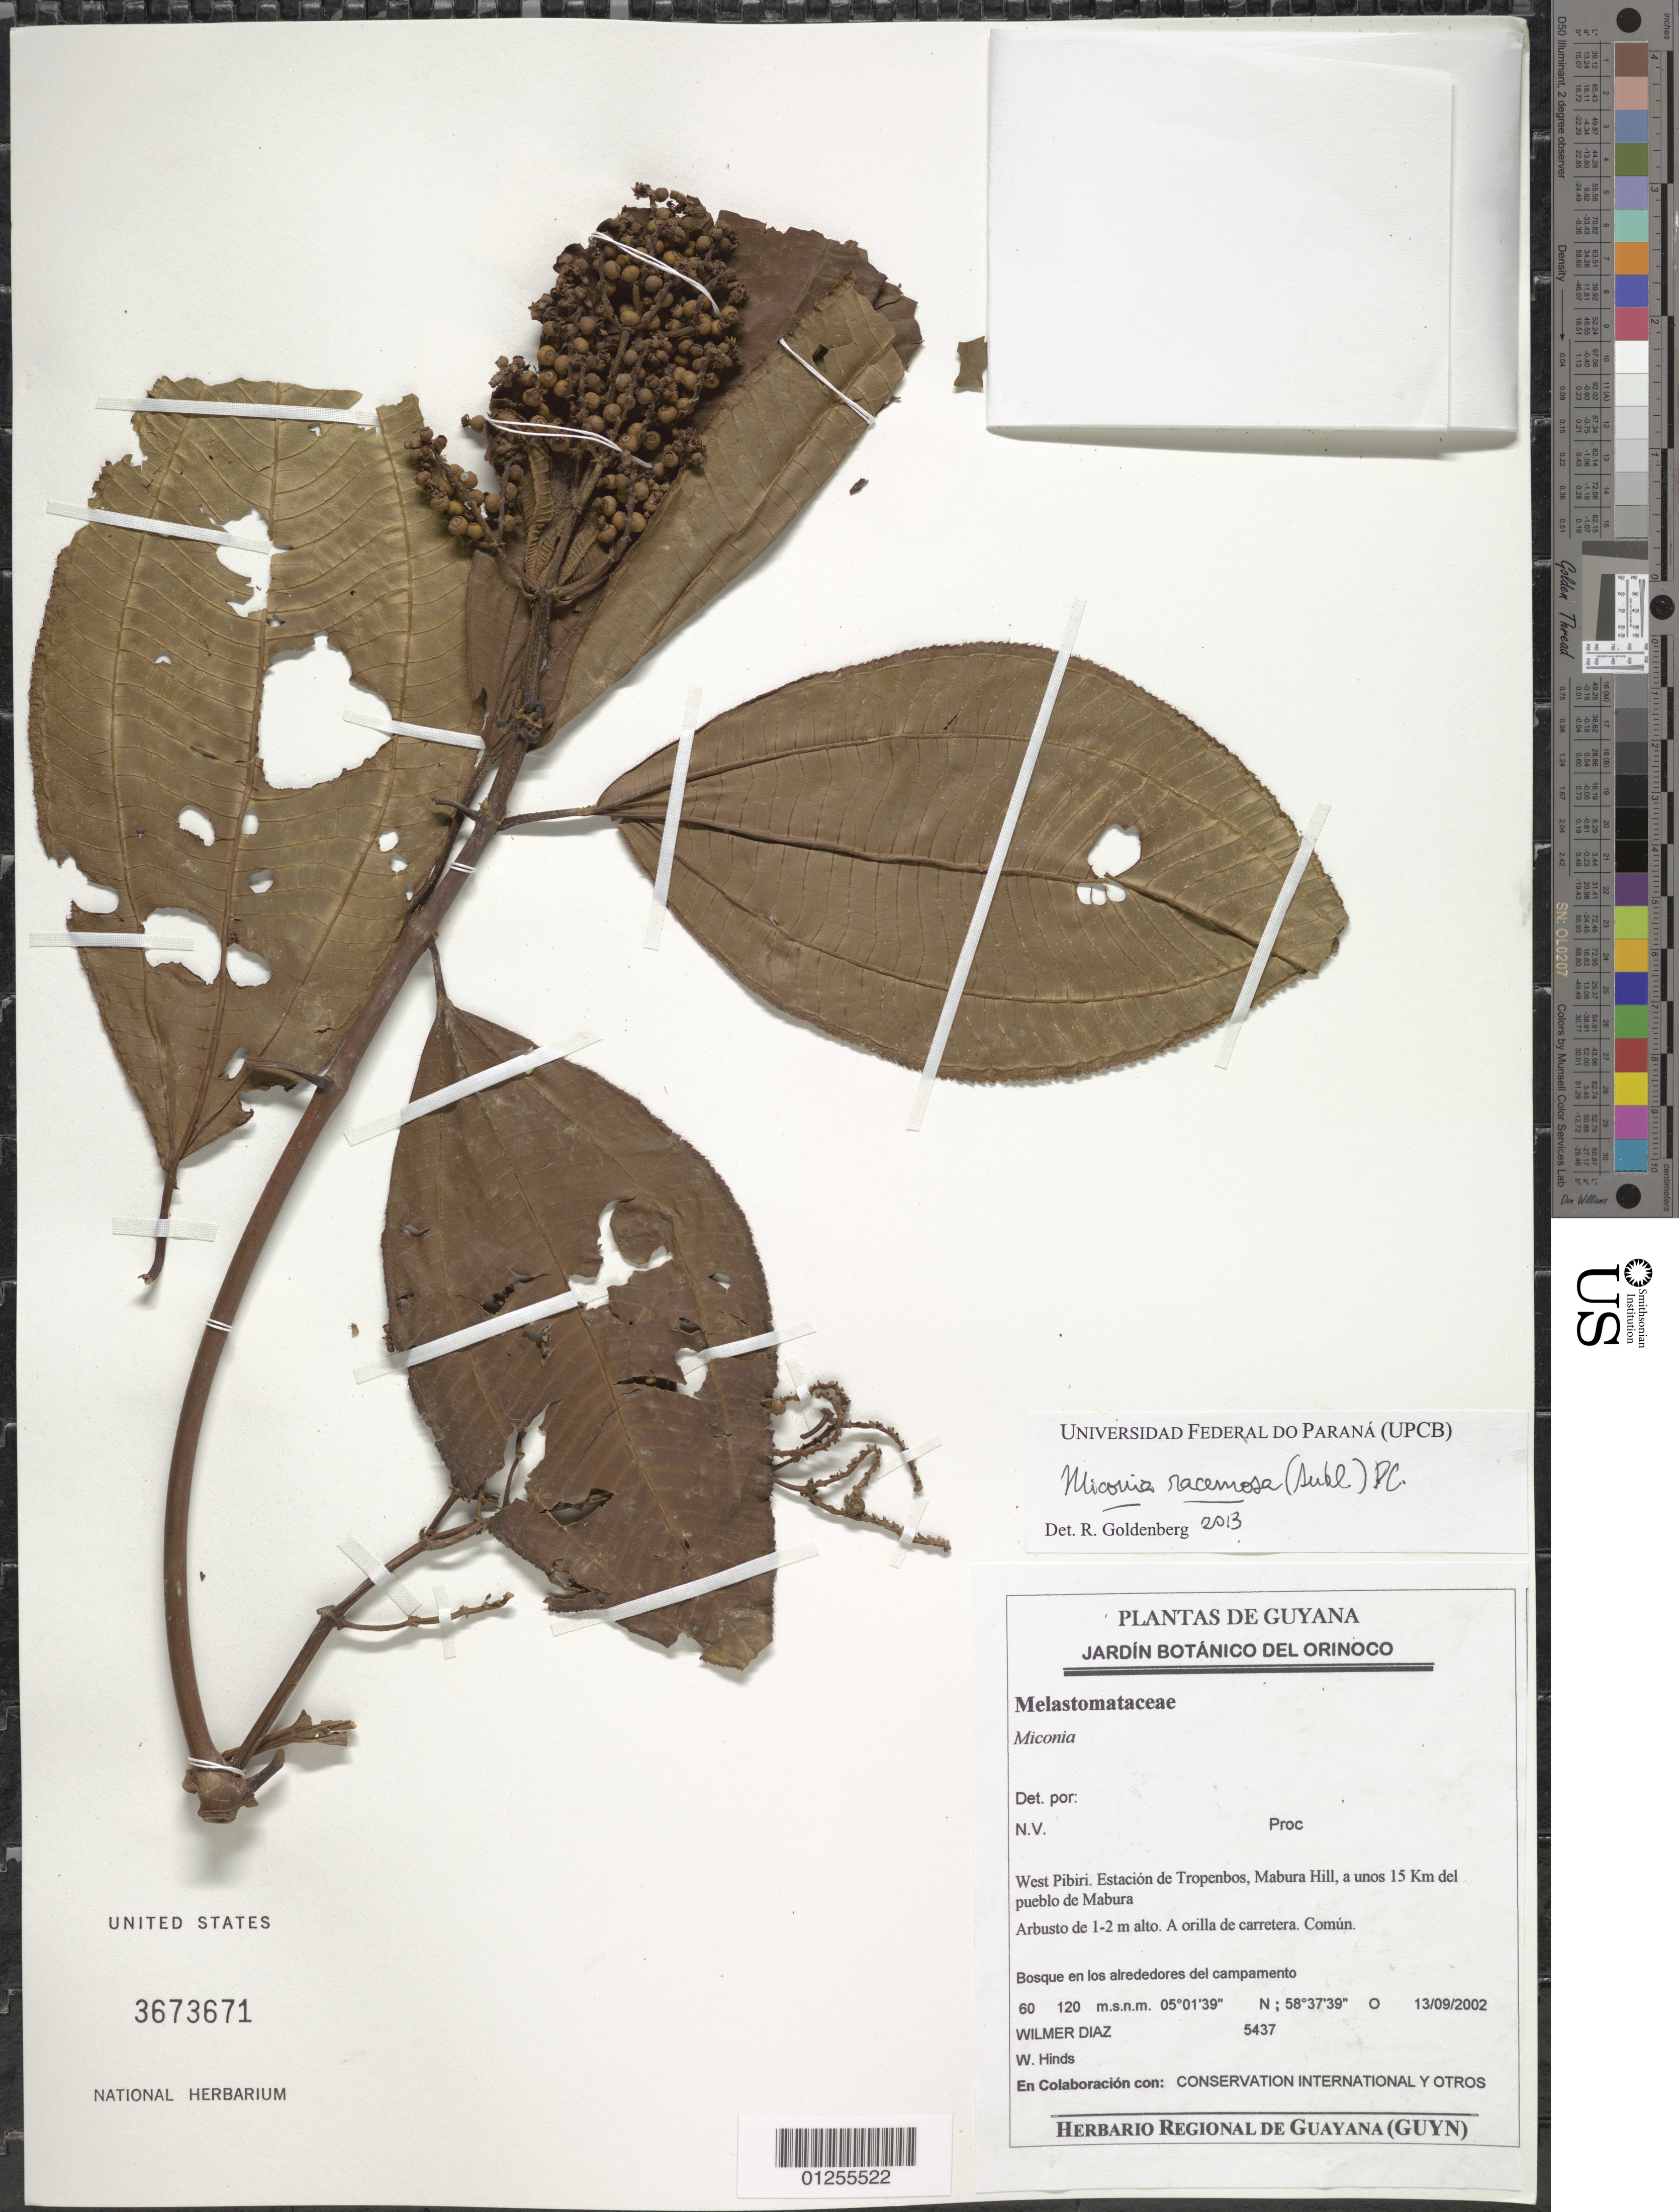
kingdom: Plantae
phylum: Tracheophyta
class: Magnoliopsida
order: Myrtales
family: Melastomataceae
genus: Miconia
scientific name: Miconia racemosa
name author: (Aubl.) DC.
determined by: Goldenberg, R.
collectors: W. Díaz P. & W. Hinds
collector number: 5437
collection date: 2002-09-13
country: Guyana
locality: West Pibiri. Estacion de Tropenbos, Mabura Hill, a unos 15km del pueblo de Mabura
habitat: A orilla de carretera. Comun. Bosque en los alrededores del campamento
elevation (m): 60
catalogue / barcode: US 3673671